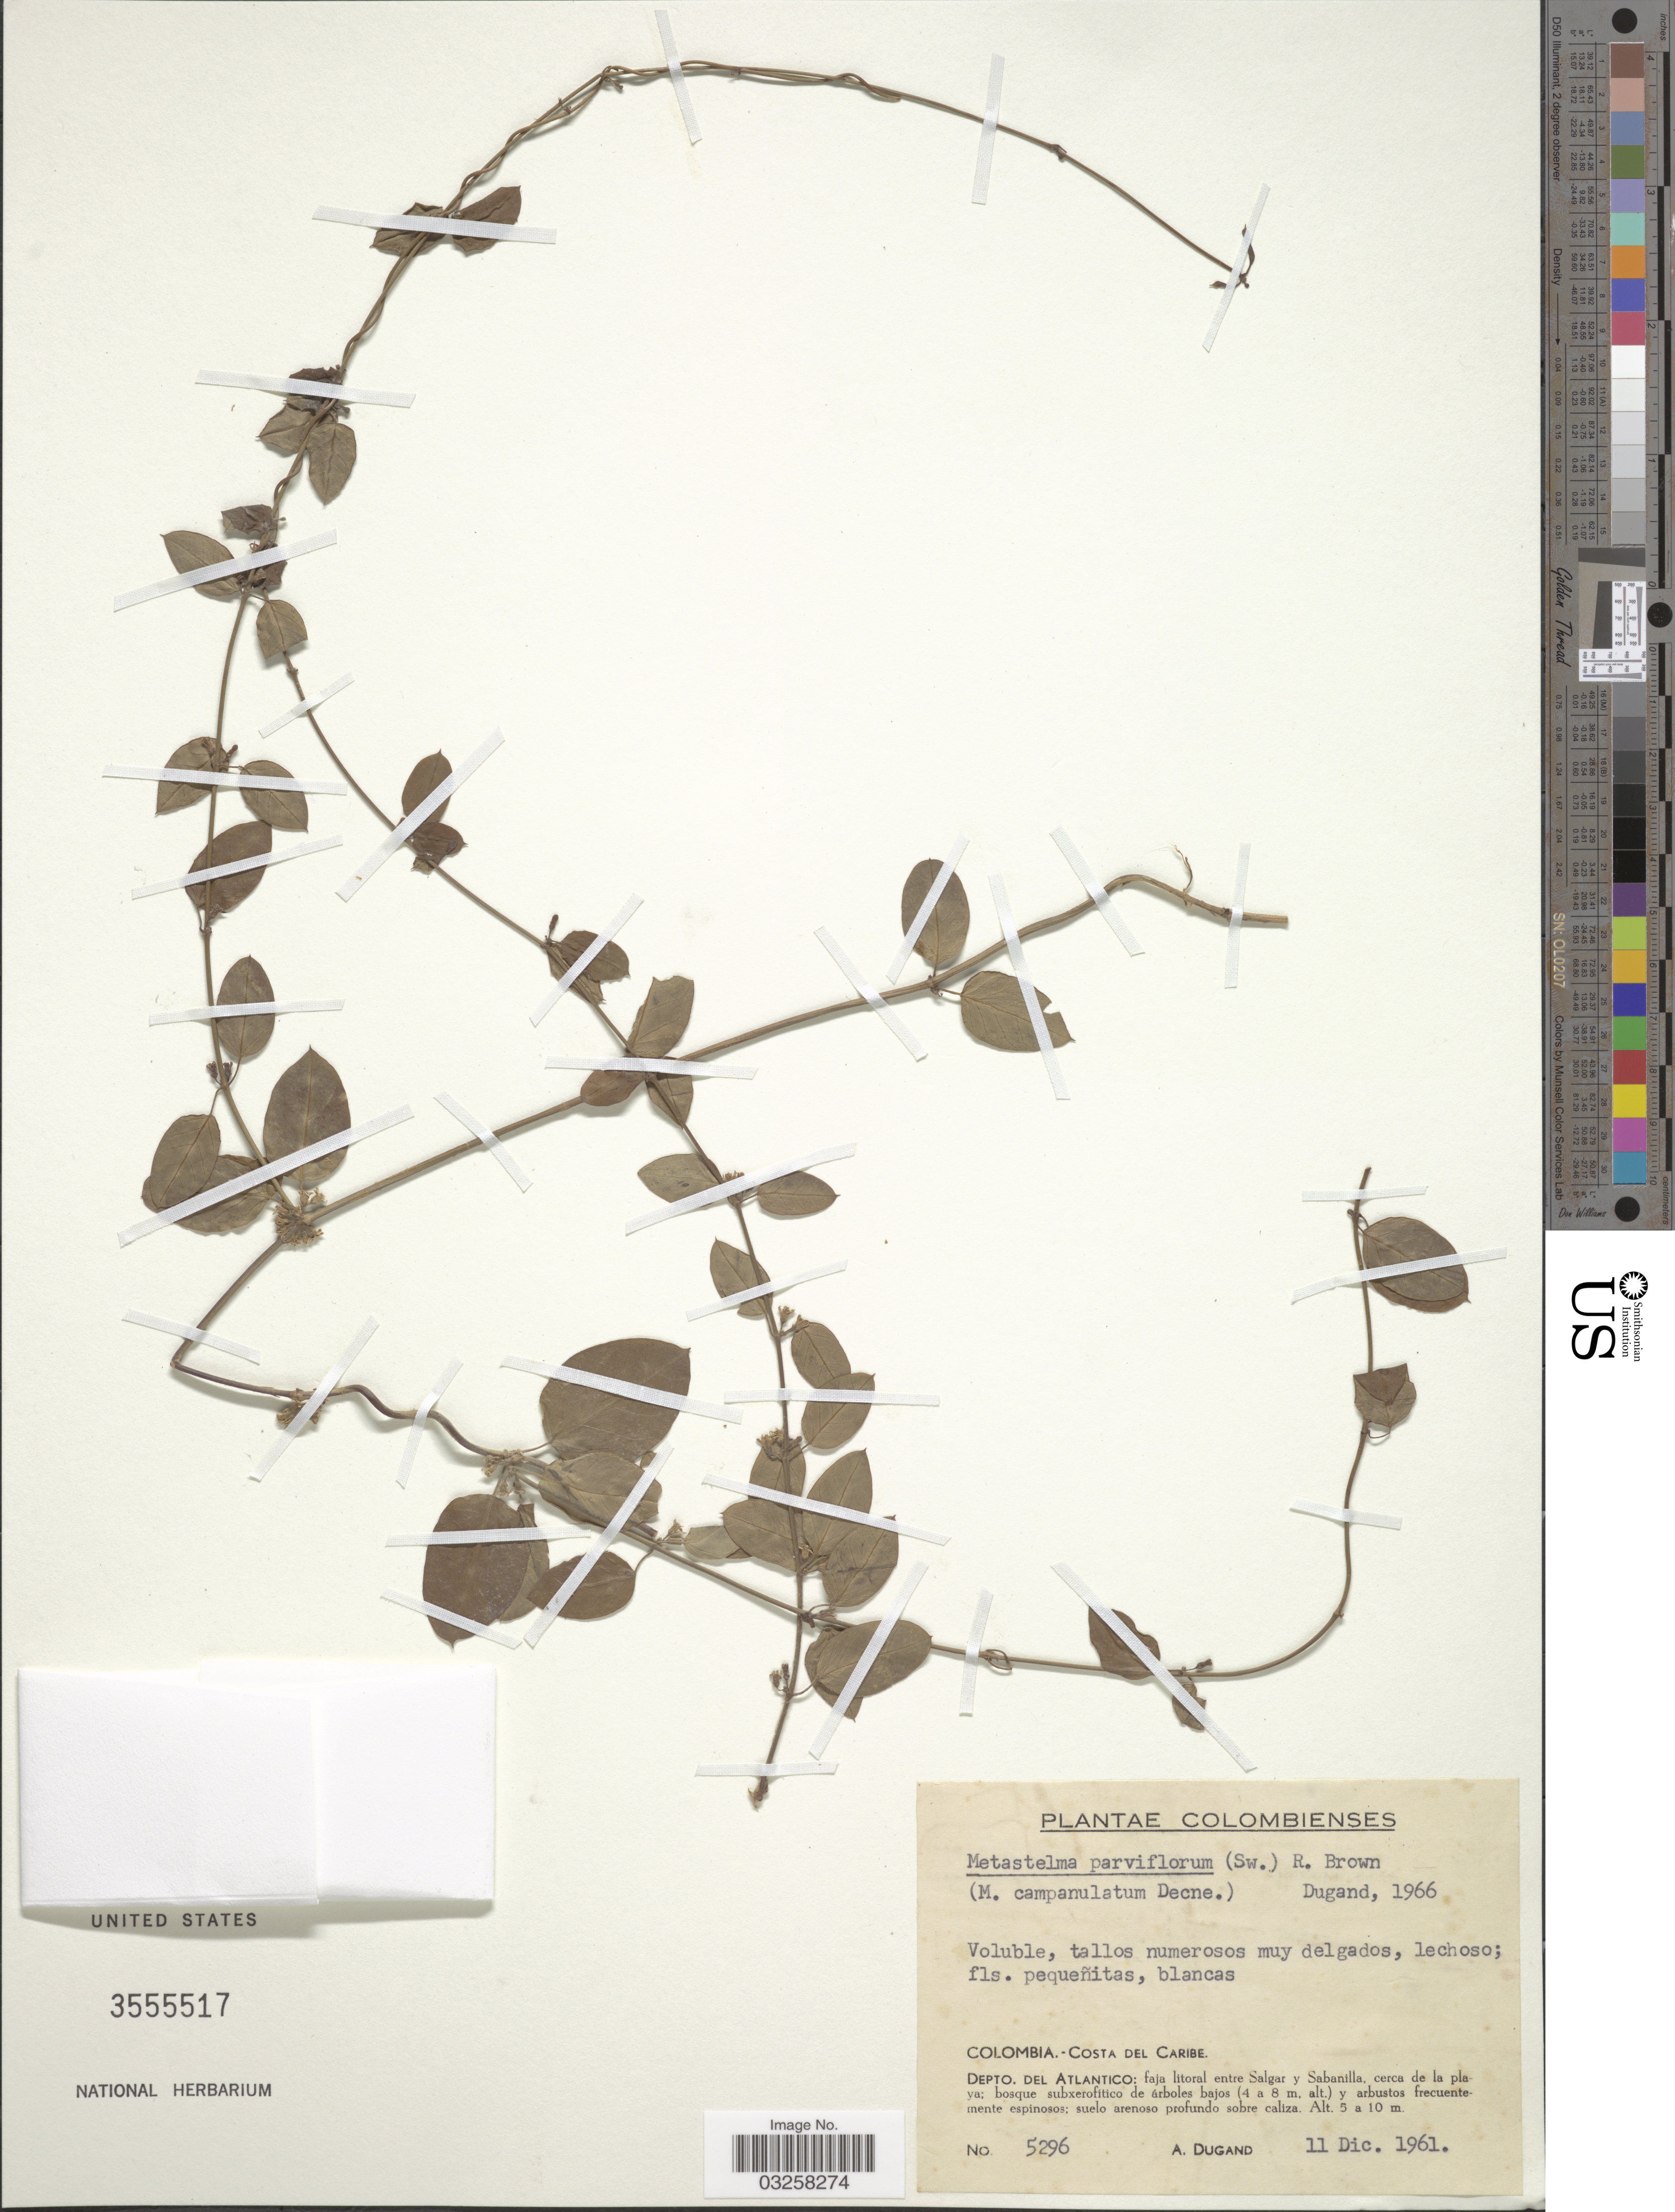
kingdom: Plantae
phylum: Tracheophyta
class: Magnoliopsida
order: Gentianales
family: Apocynaceae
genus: Metastelma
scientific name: Metastelma parviflorum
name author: (Sw.) Schult.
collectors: A. Dugand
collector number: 5296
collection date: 1961-12-11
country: Colombia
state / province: Atlántico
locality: Costa del Caribe, Depto. del Atlantico: faja litoral entre Salgar y Sabanilla, cerca de la playa.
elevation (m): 5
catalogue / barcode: US 3555517